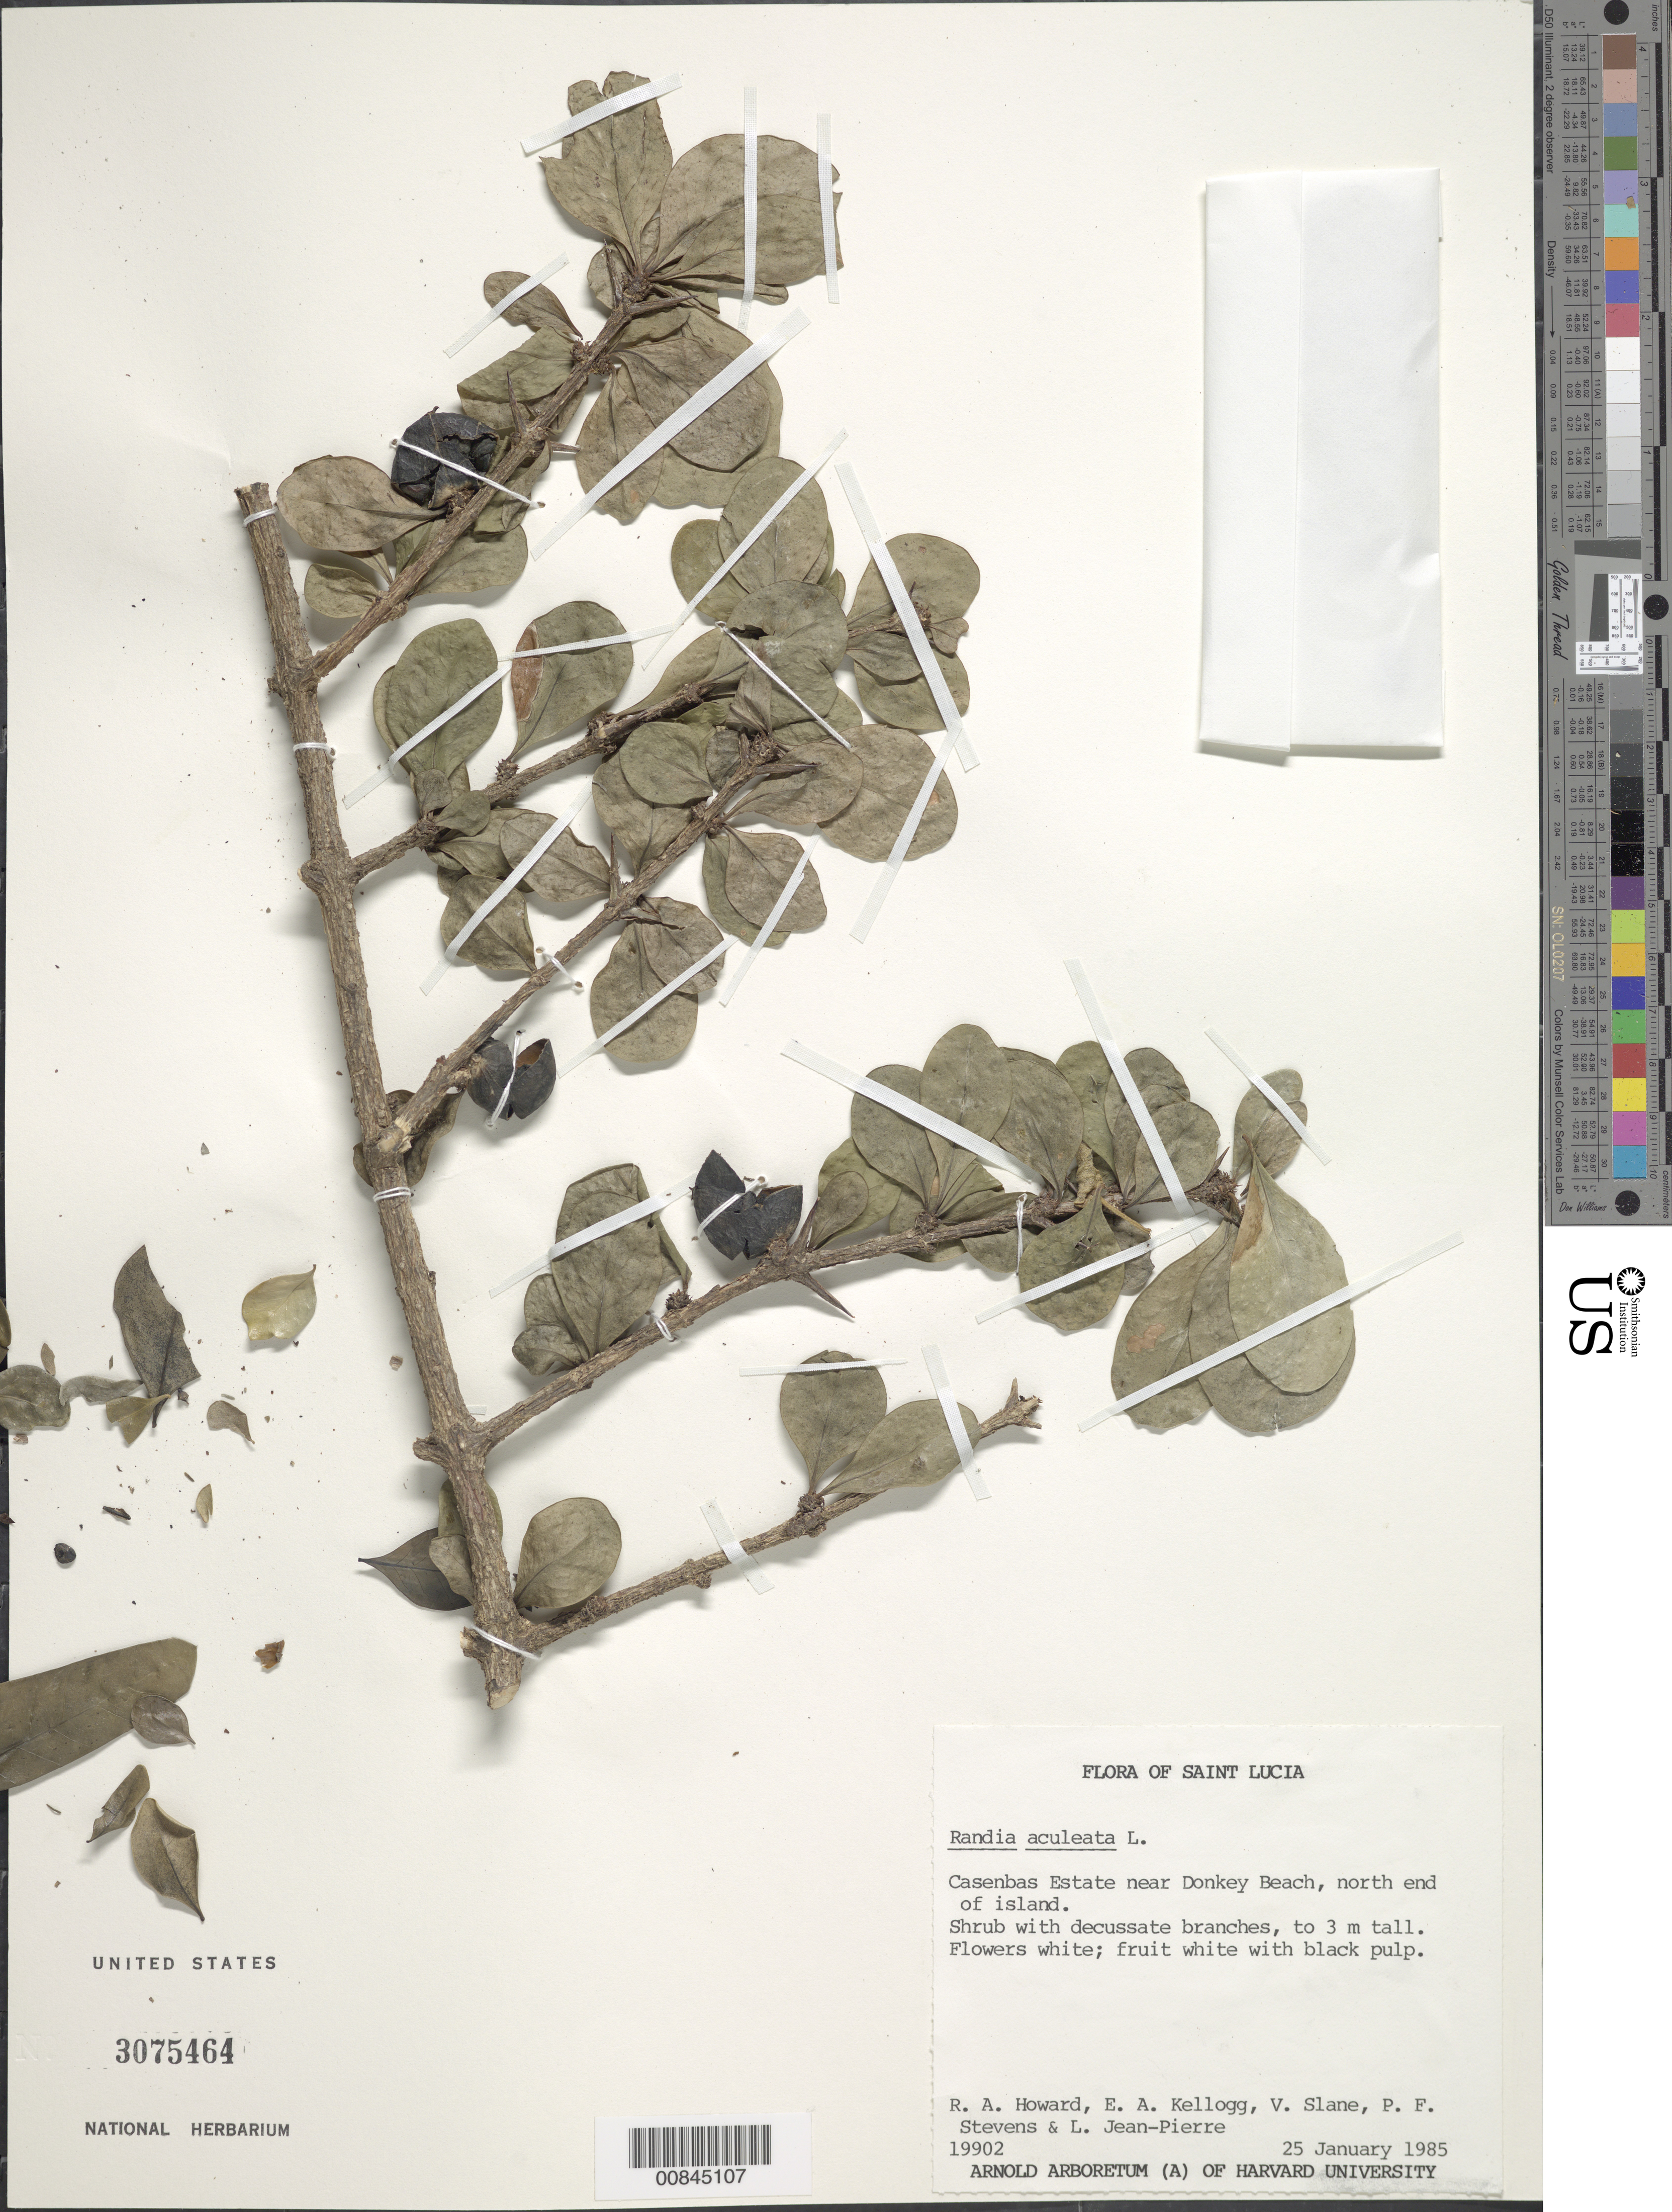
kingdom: Plantae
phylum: Tracheophyta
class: Magnoliopsida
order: Gentianales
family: Rubiaceae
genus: Randia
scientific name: Randia aculeata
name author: L.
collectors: R. A. Howard, E. A. Kellogg, V. Slane, P. F. Stevens & L. L. Jean-Pierre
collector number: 19902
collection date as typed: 25 Jan 1985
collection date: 1985-01-25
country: St. Lucia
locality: Casenbas Estate near Donkey Beach, north end of island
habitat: Near beach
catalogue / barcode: US 3075464